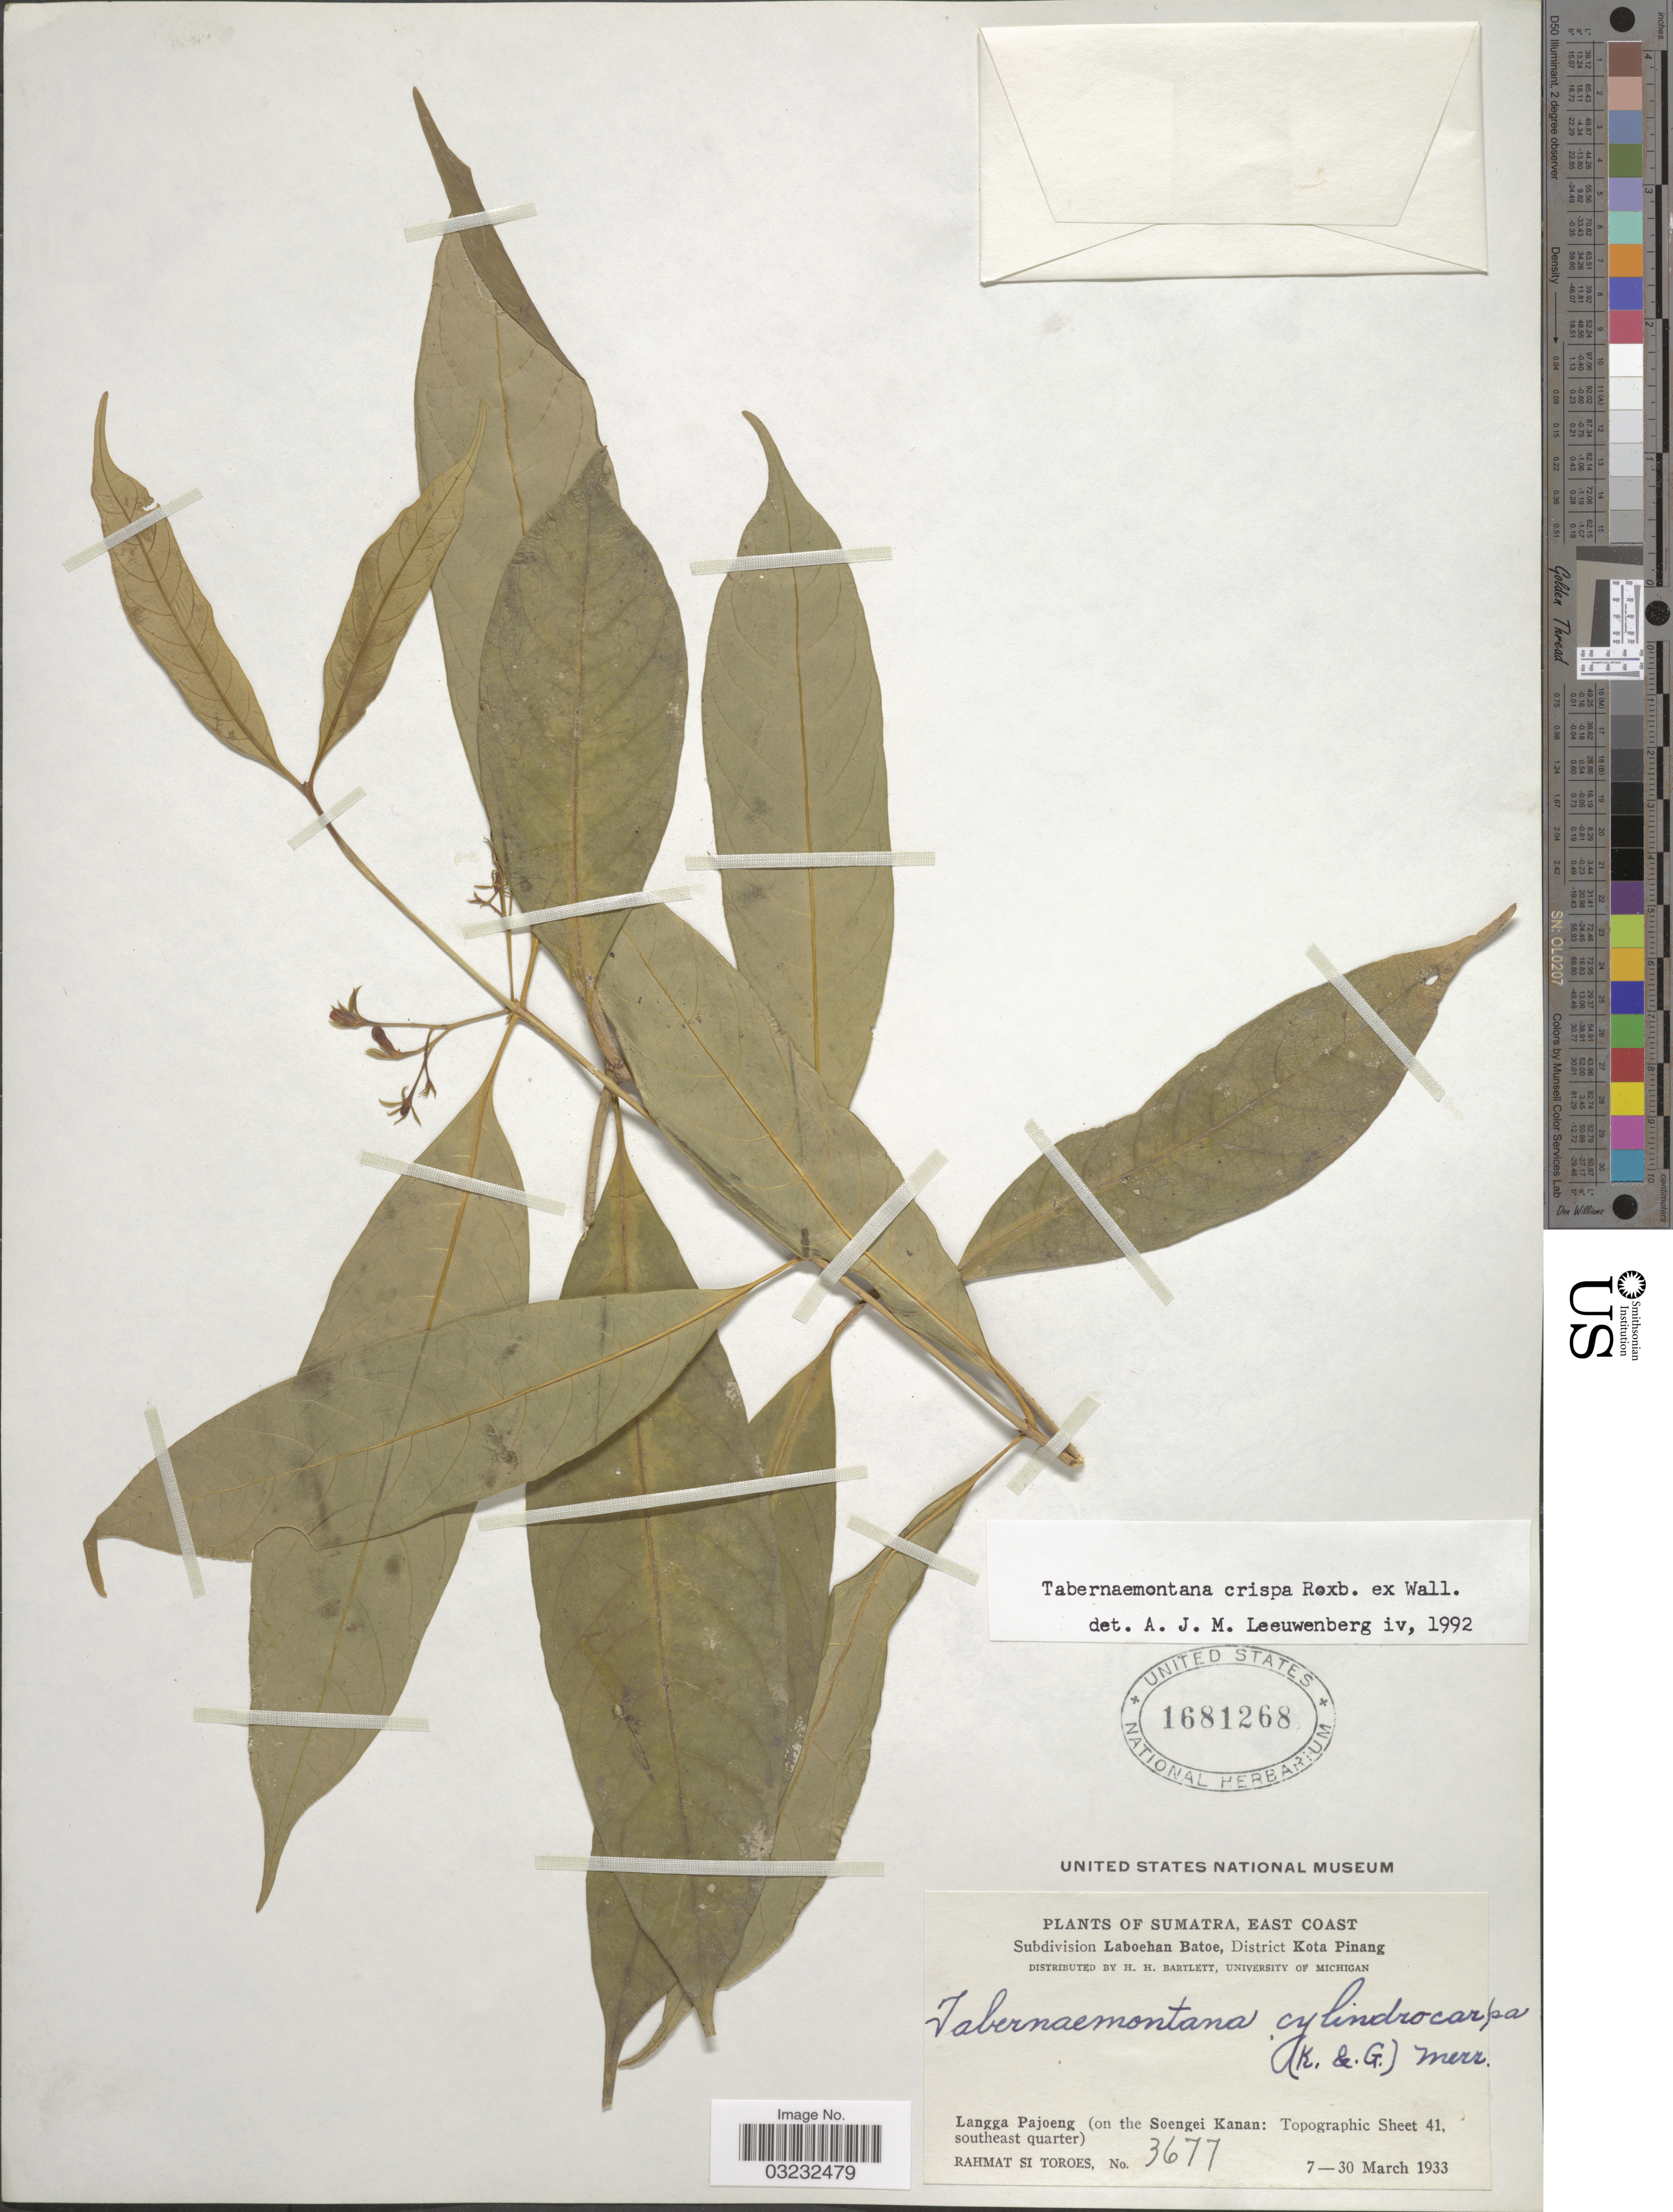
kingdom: Plantae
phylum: Tracheophyta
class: Magnoliopsida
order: Gentianales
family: Apocynaceae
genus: Tabernaemontana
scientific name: Tabernaemontana crispa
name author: (R.M. King & Gamble) Merr.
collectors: Rahmat Si Boeea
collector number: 3677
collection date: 1933-03-07/1933-03-30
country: Indonesia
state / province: Sumatra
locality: East Coast, Subdivision Laboehan Batoe, District Kota Pinang, Langga Pajoeng (on the Soengei Kanan: Topographic Sheet 41, southeast quarter).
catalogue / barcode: US 1681268